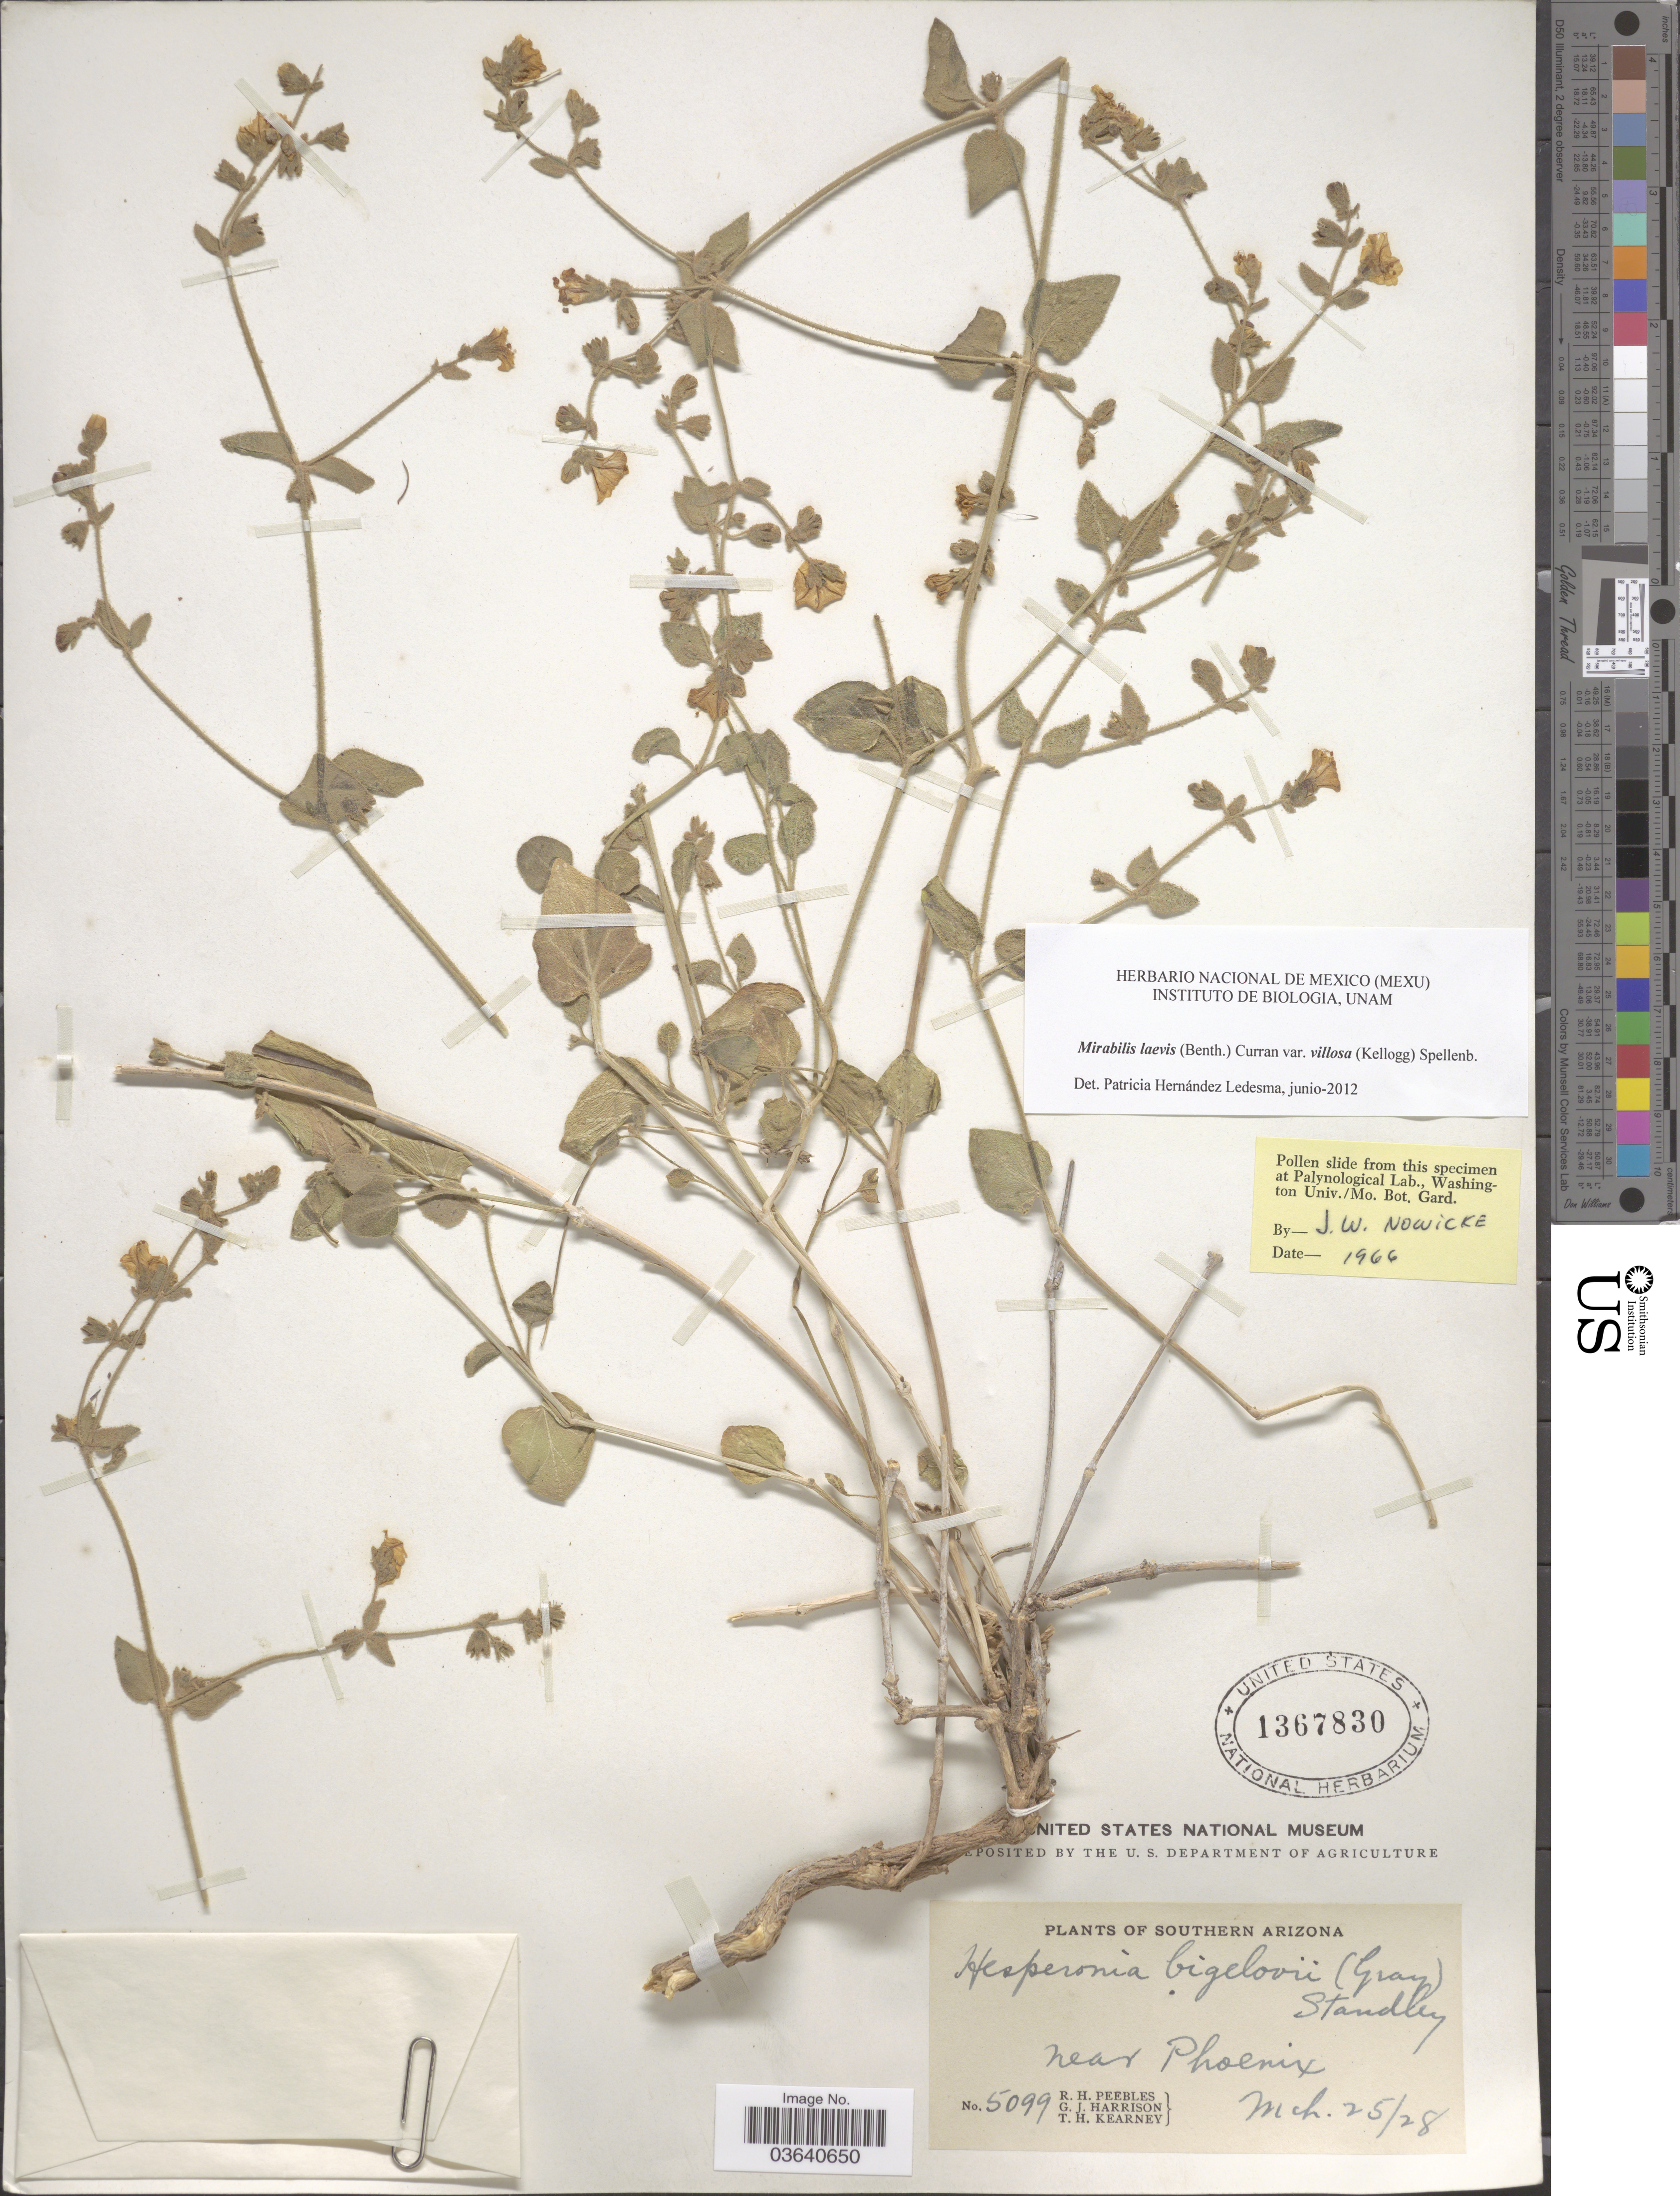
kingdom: Plantae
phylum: Tracheophyta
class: Magnoliopsida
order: Caryophyllales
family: Nyctaginaceae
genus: Mirabilis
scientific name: Mirabilis laevis var. villosa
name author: (Kellogg) Spellenb.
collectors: R. H. Peebles, G. J. Harrison & T. H. Kearney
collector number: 5099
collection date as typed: Transcribed d/m/y: 25/3/28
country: United States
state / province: Arizona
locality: Southern Arizona. Near Phoenix.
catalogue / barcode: US 1367830